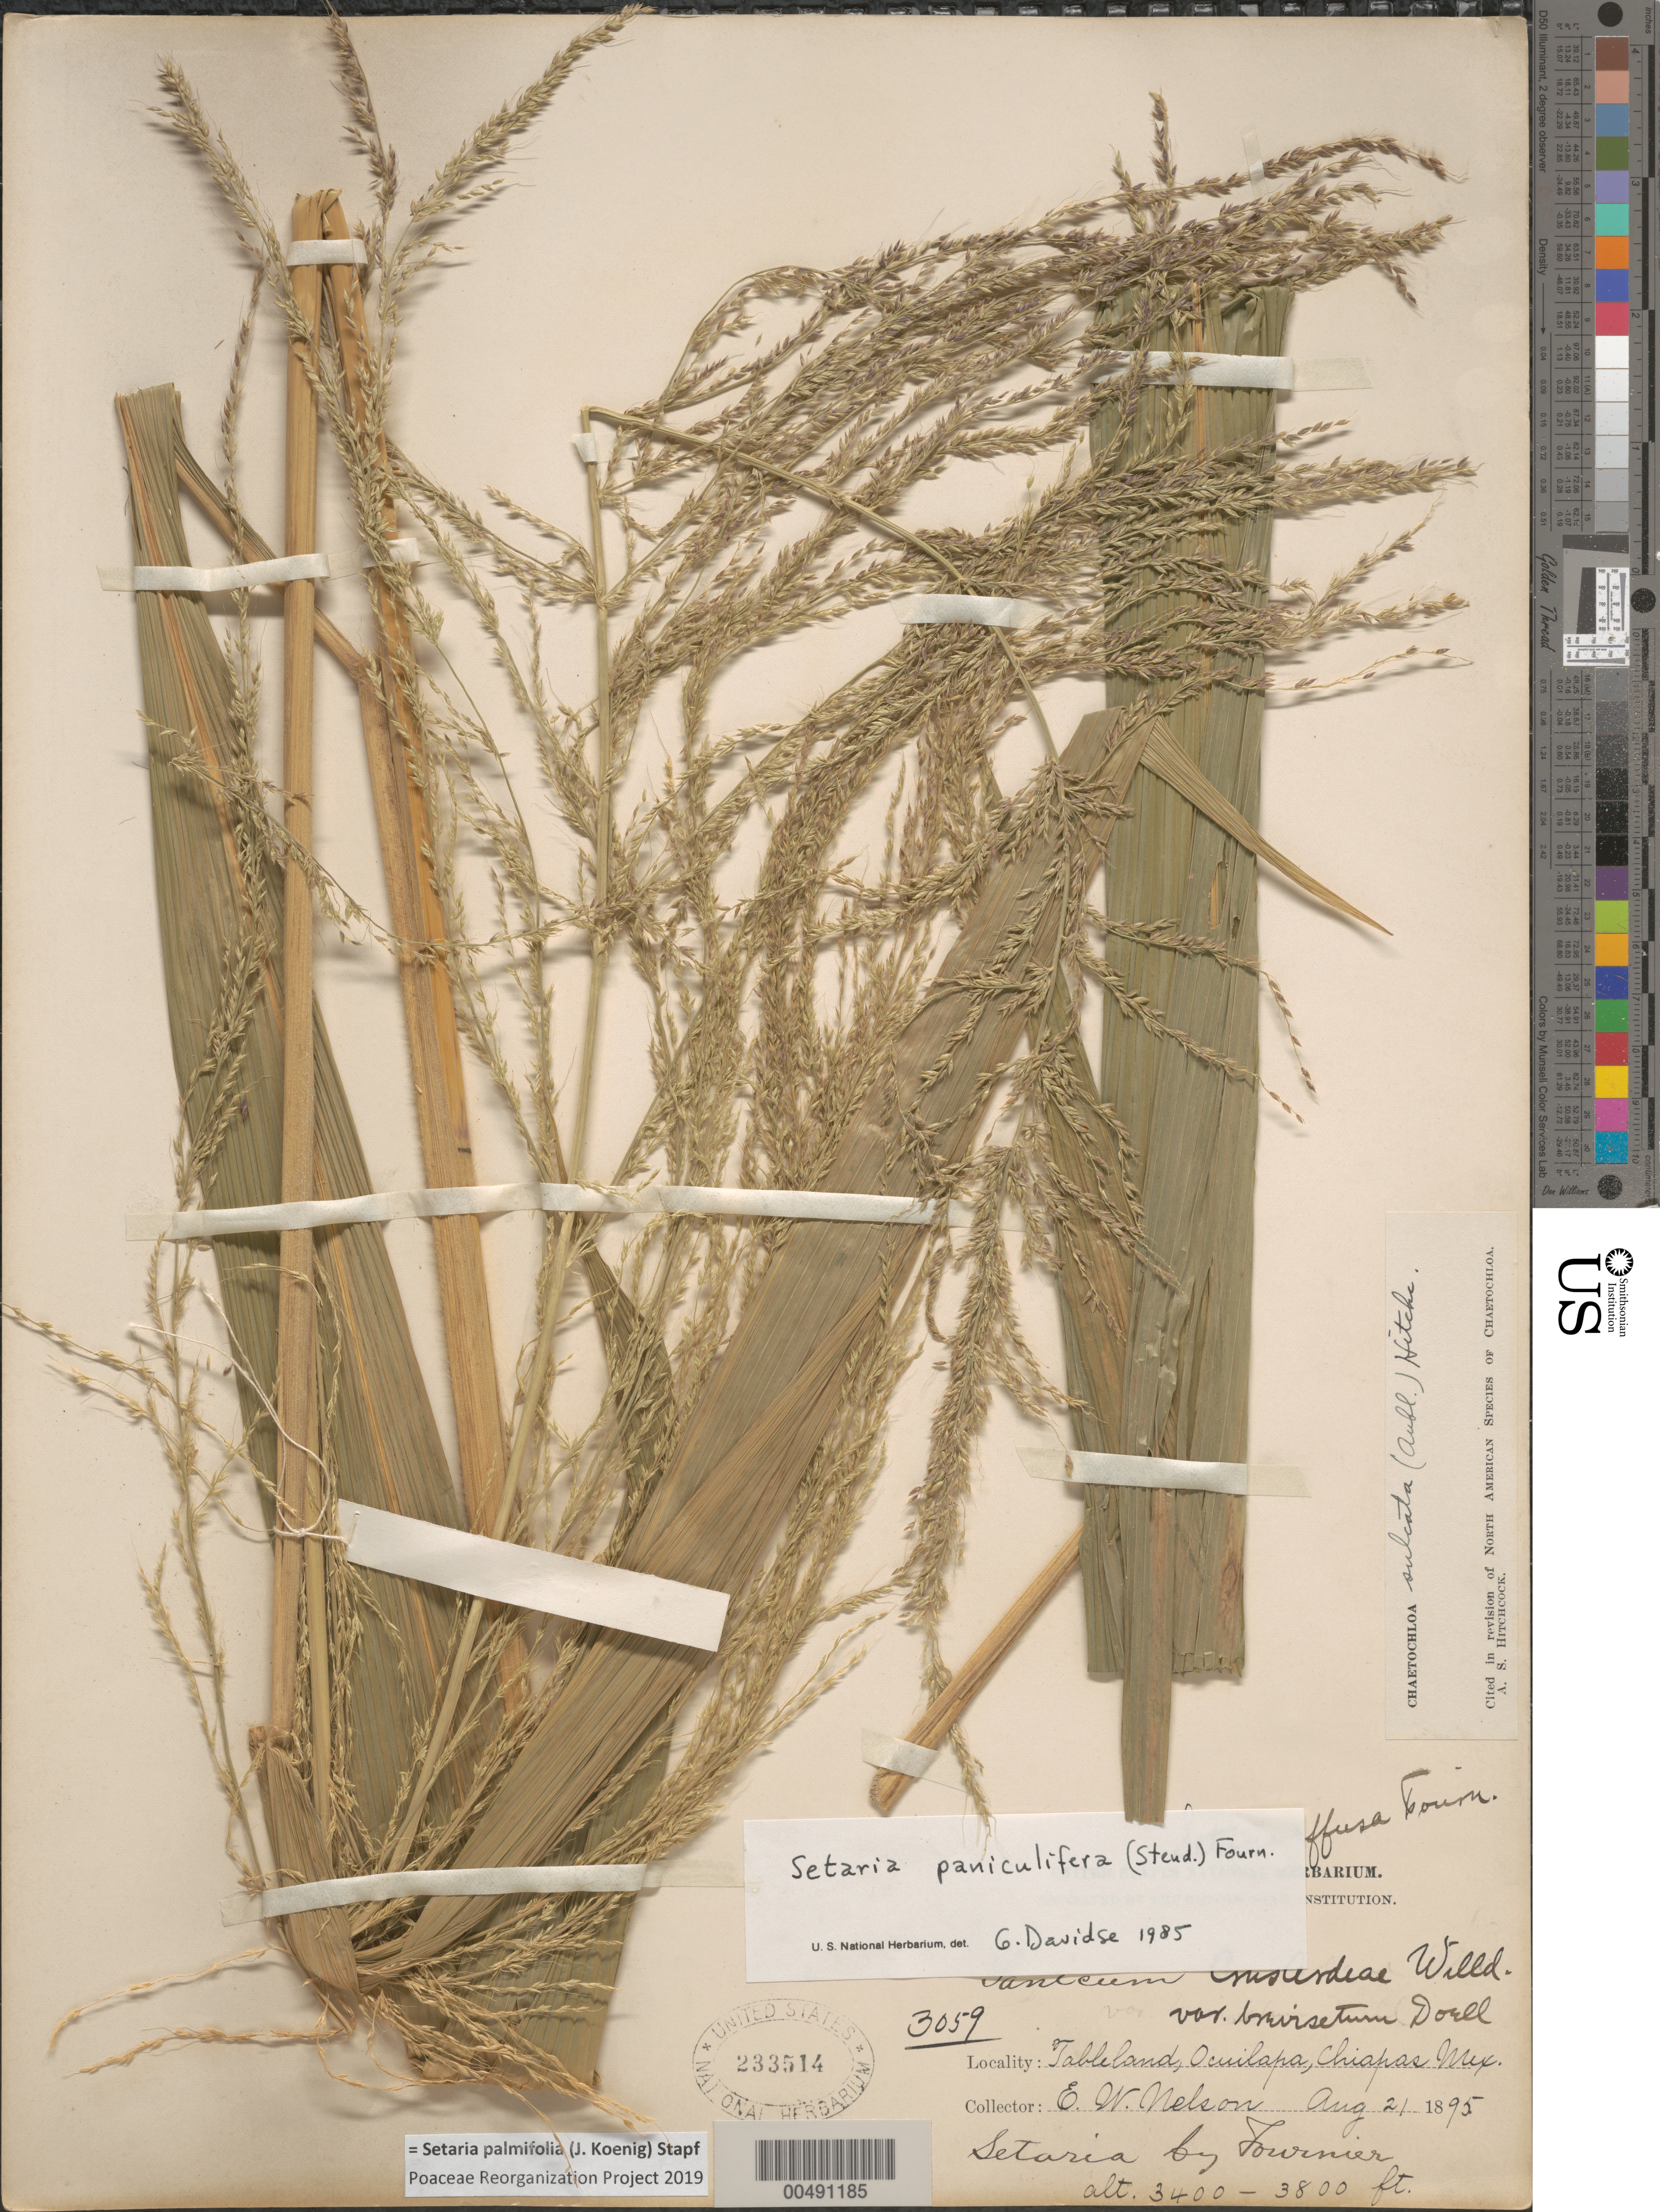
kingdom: Plantae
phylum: Tracheophyta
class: Liliopsida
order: Poales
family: Poaceae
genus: Setaria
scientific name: Setaria palmifolia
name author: (J. Koenig) Stapf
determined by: Poaceae Reorganization Project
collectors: E. W. Nelson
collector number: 3059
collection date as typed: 21 Aug 1895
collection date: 1895-08-21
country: Mexico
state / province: Chiapas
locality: Ocuilapa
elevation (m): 1036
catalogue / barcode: US 233514